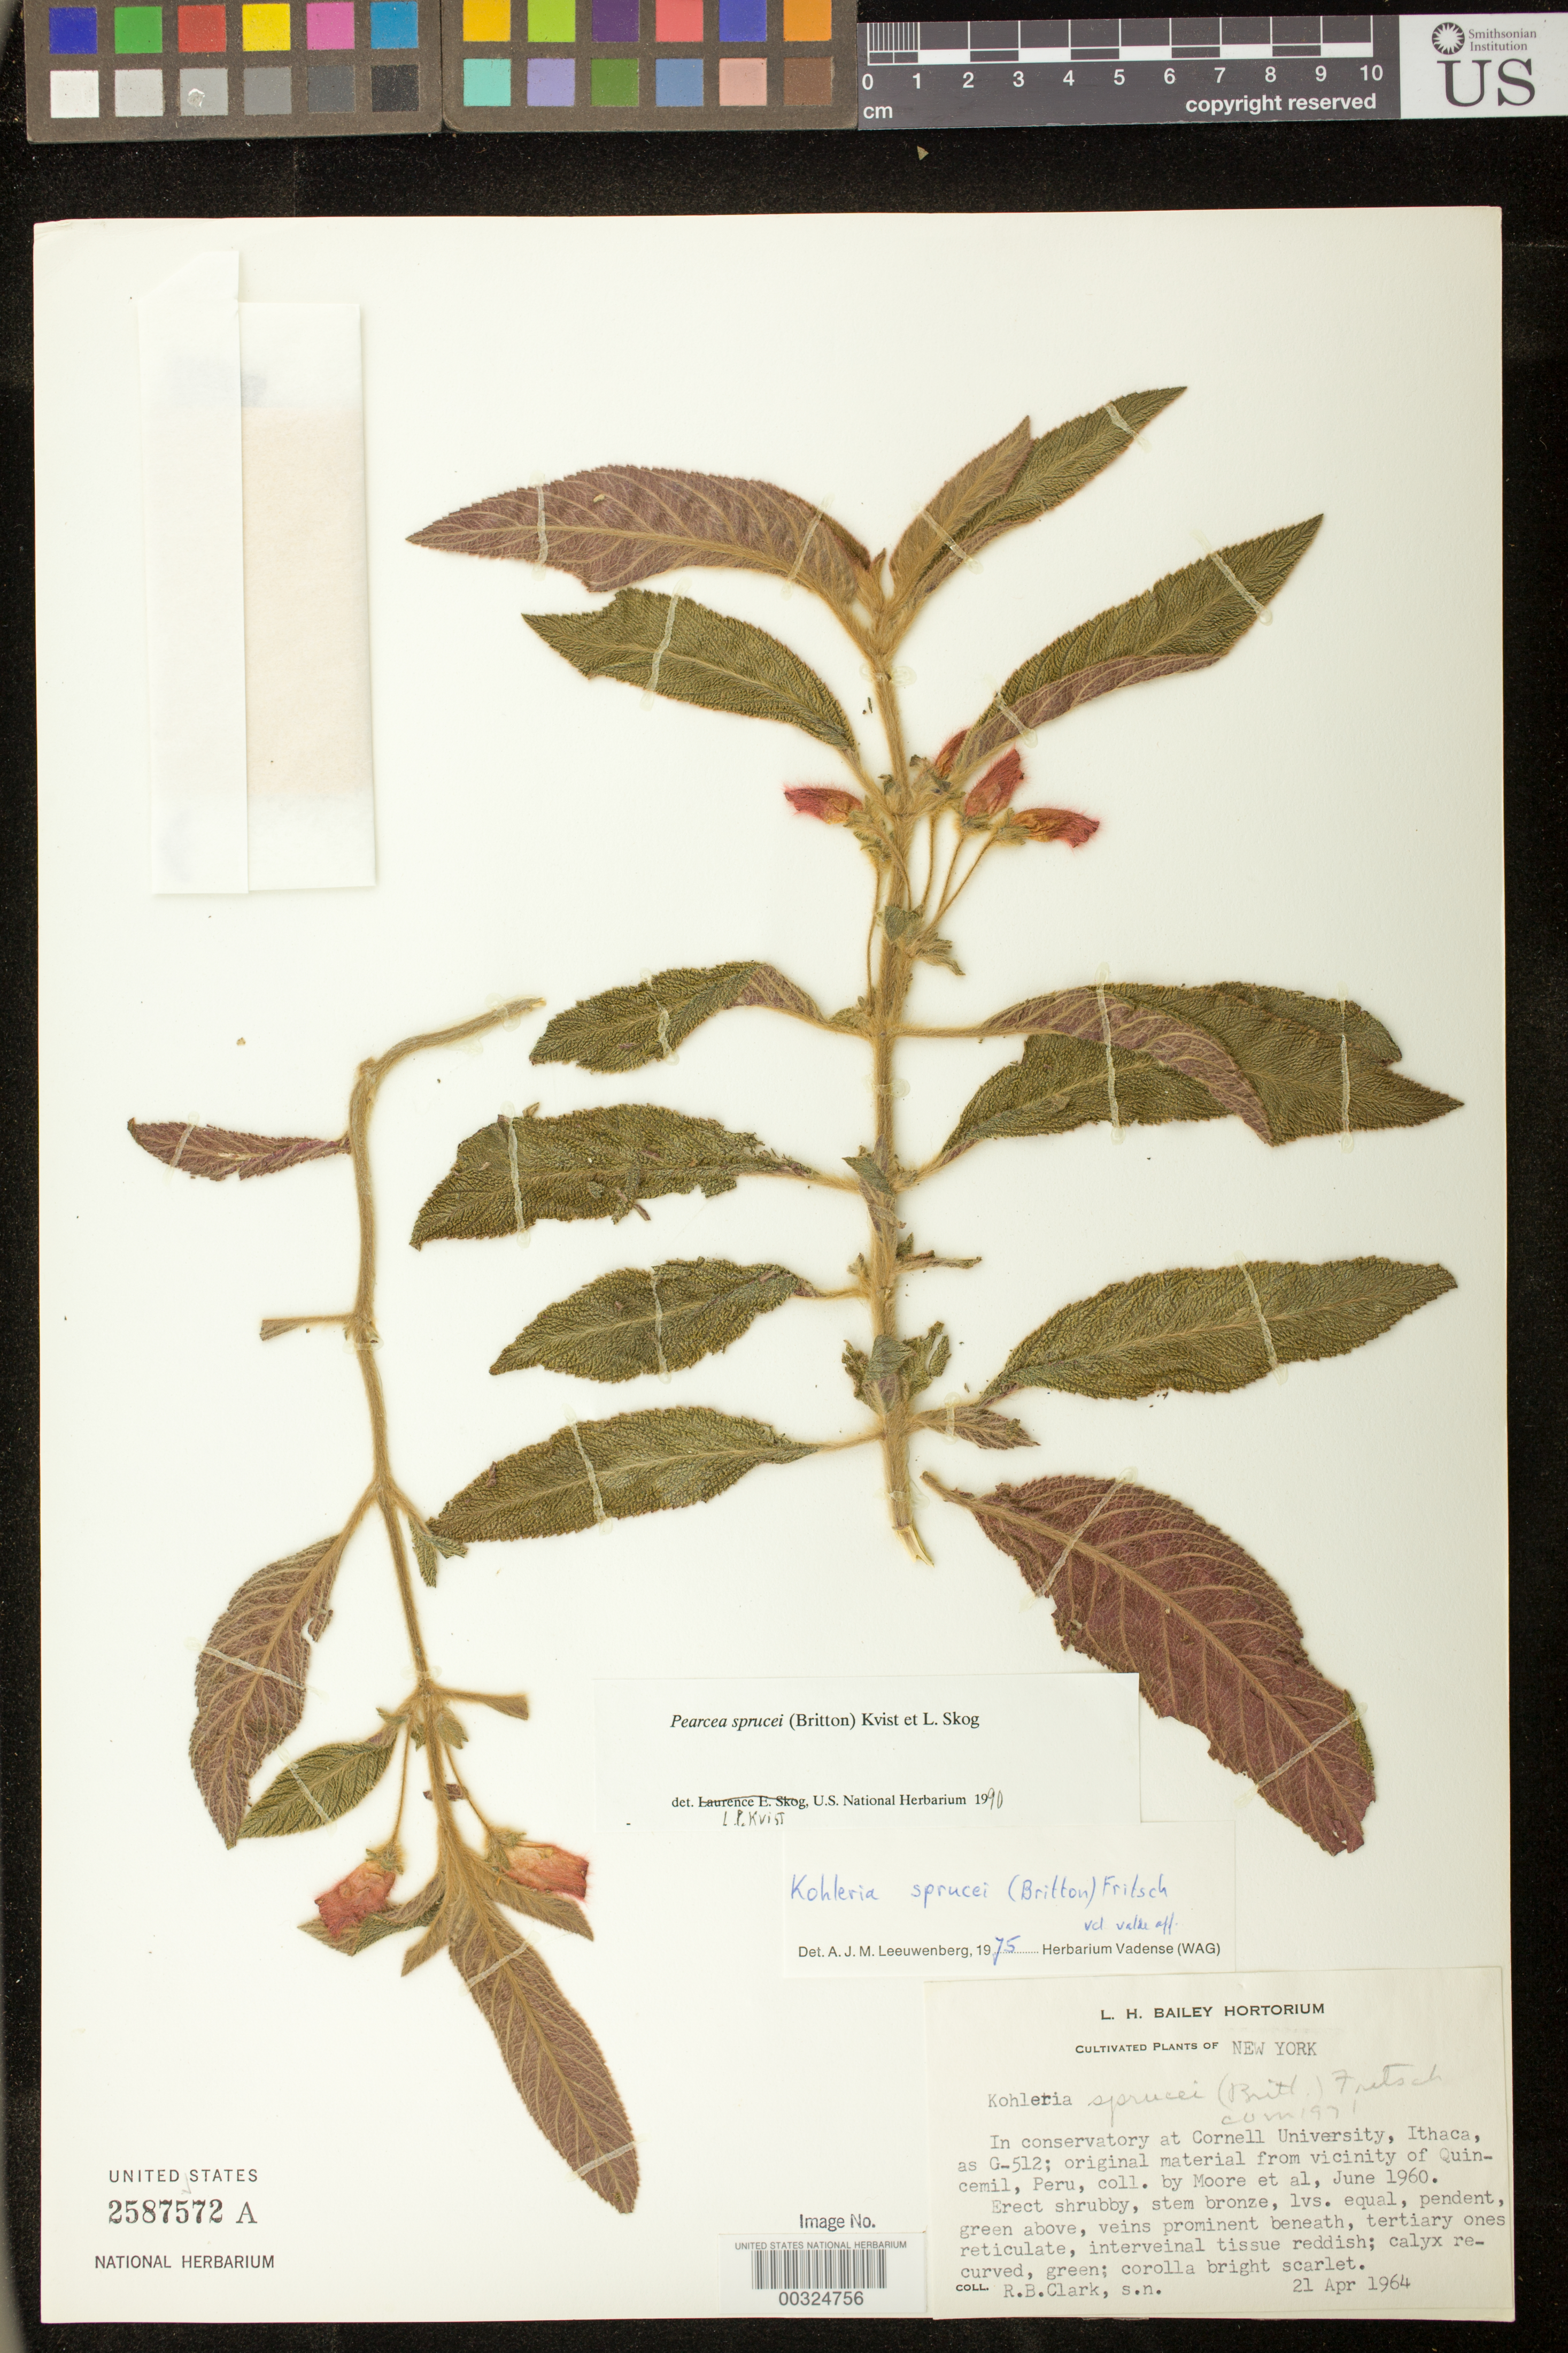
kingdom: Plantae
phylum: Tracheophyta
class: Magnoliopsida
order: Lamiales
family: Gesneriaceae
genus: Pearcea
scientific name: Pearcea sprucei var. sprucei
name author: (Britton ex Rusby) L.P. Kvist & L.E. Skog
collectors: H. E. Moore & et al.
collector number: s.n. [G-512]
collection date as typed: Jun 1960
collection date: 1960-06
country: Peru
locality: Wild collection data: Peru, vicinity of Quincemil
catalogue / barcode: US 2587572A